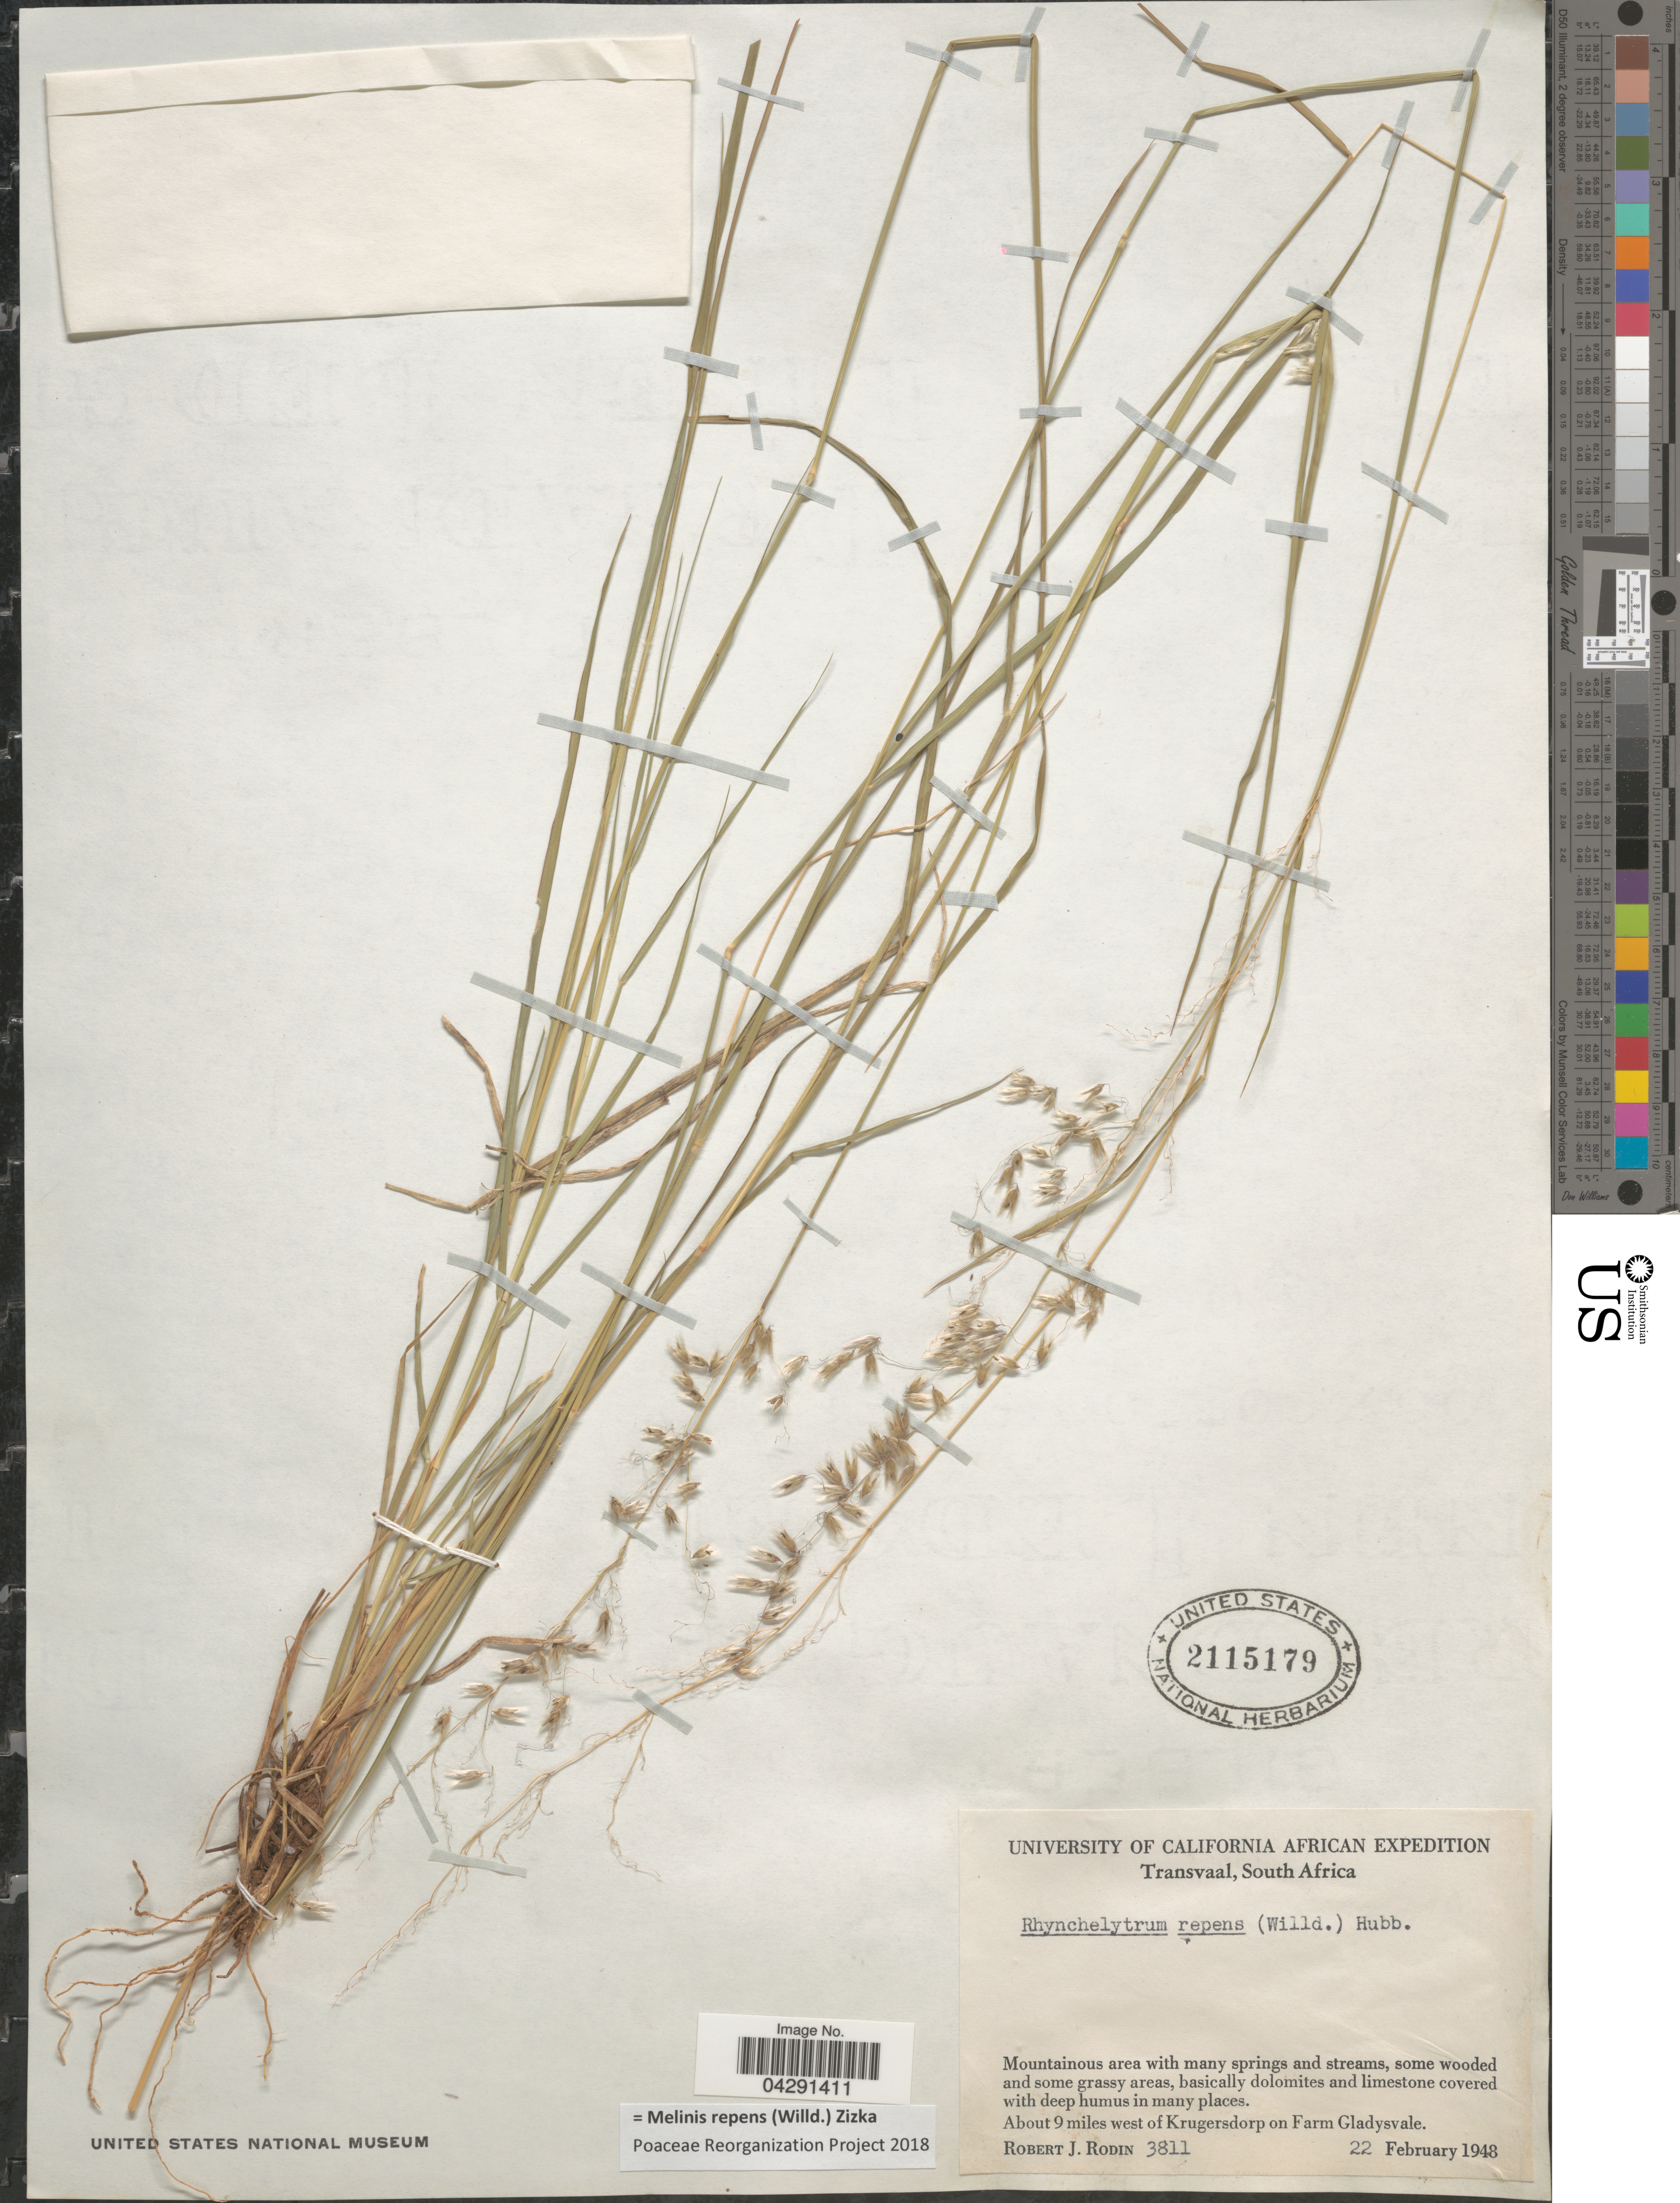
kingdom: Plantae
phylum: Tracheophyta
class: Liliopsida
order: Poales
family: Poaceae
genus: Melinis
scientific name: Melinis repens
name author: (Willd.) Zizka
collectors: R. J. Rodin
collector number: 3811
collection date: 1948-02-22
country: South Africa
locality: Transvaal. Mountainous area with many springs and streams, some wooded and some grassy areas, basically dolomites and limestone covered with deep humus in many places. About 9 miles west of Krugersdorp on Farm Gladysvale.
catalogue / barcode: US 2115179